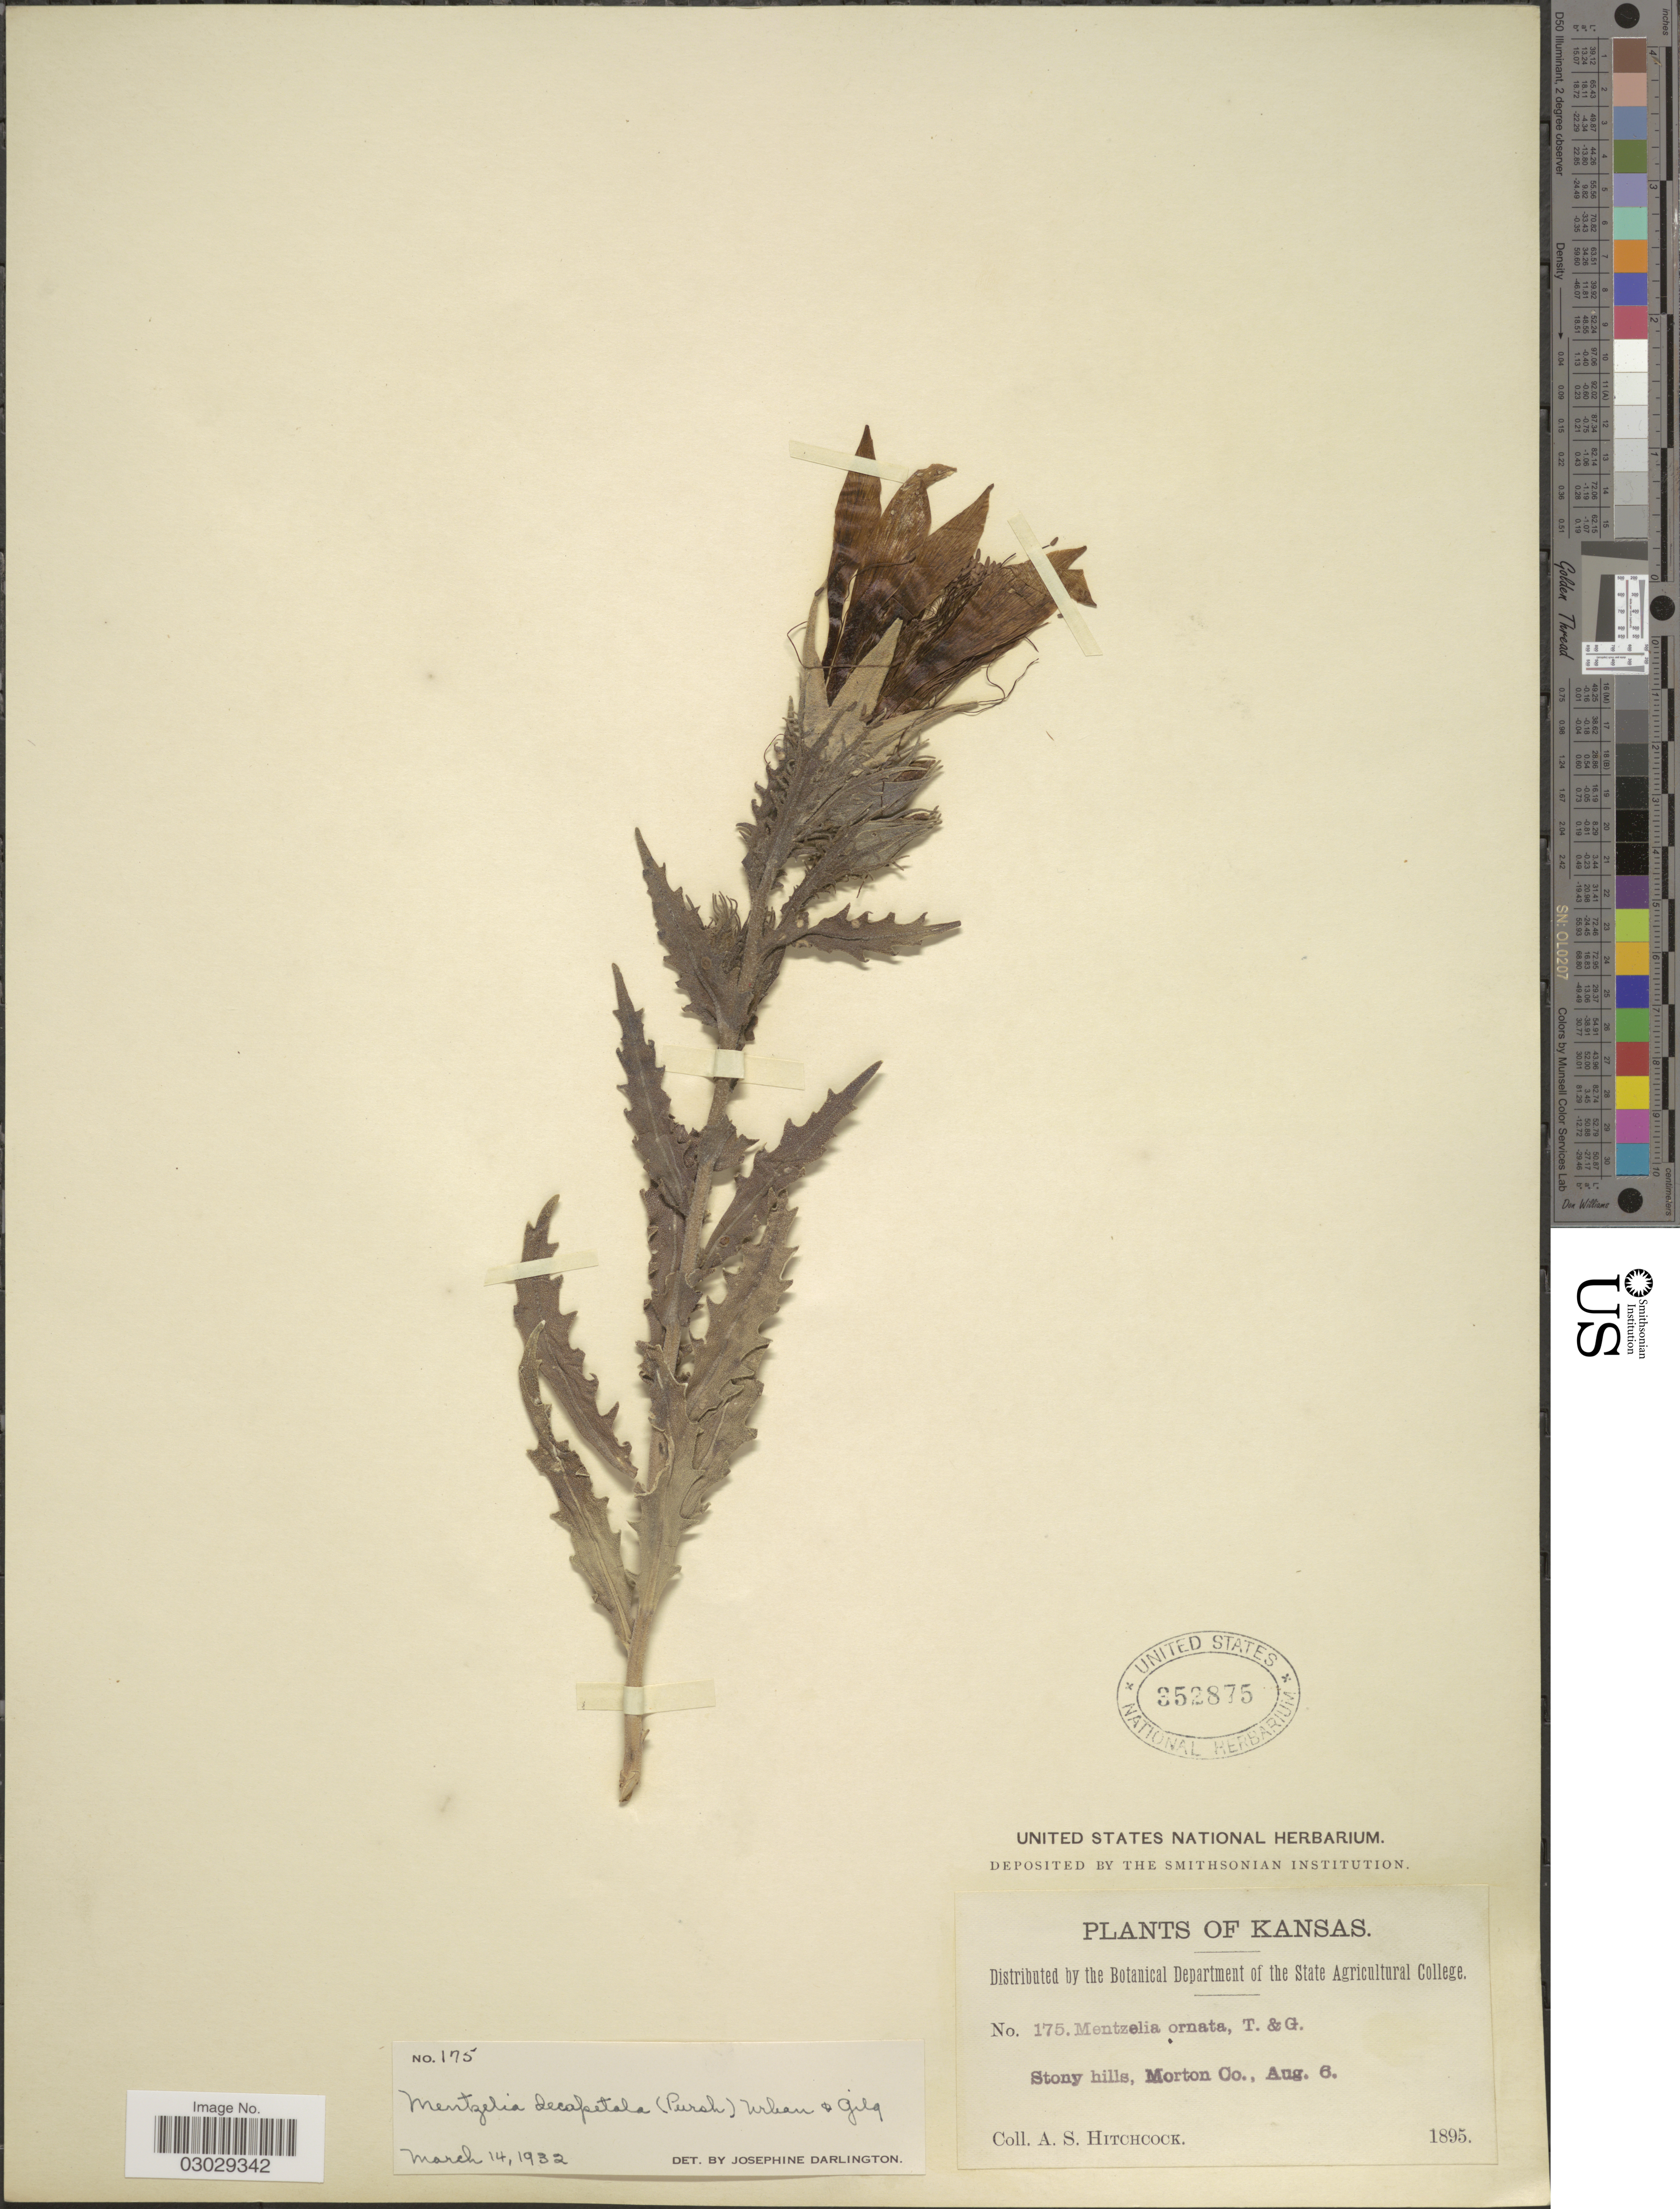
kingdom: Plantae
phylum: Tracheophyta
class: Magnoliopsida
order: Cornales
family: Loasaceae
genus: Mentzelia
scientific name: Mentzelia decapetala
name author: (Sims) Urb.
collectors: A. S. Hitchcock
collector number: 175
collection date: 1895-08-06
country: United States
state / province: Kansas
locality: Stony hills, Morton Co.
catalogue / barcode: US 352875